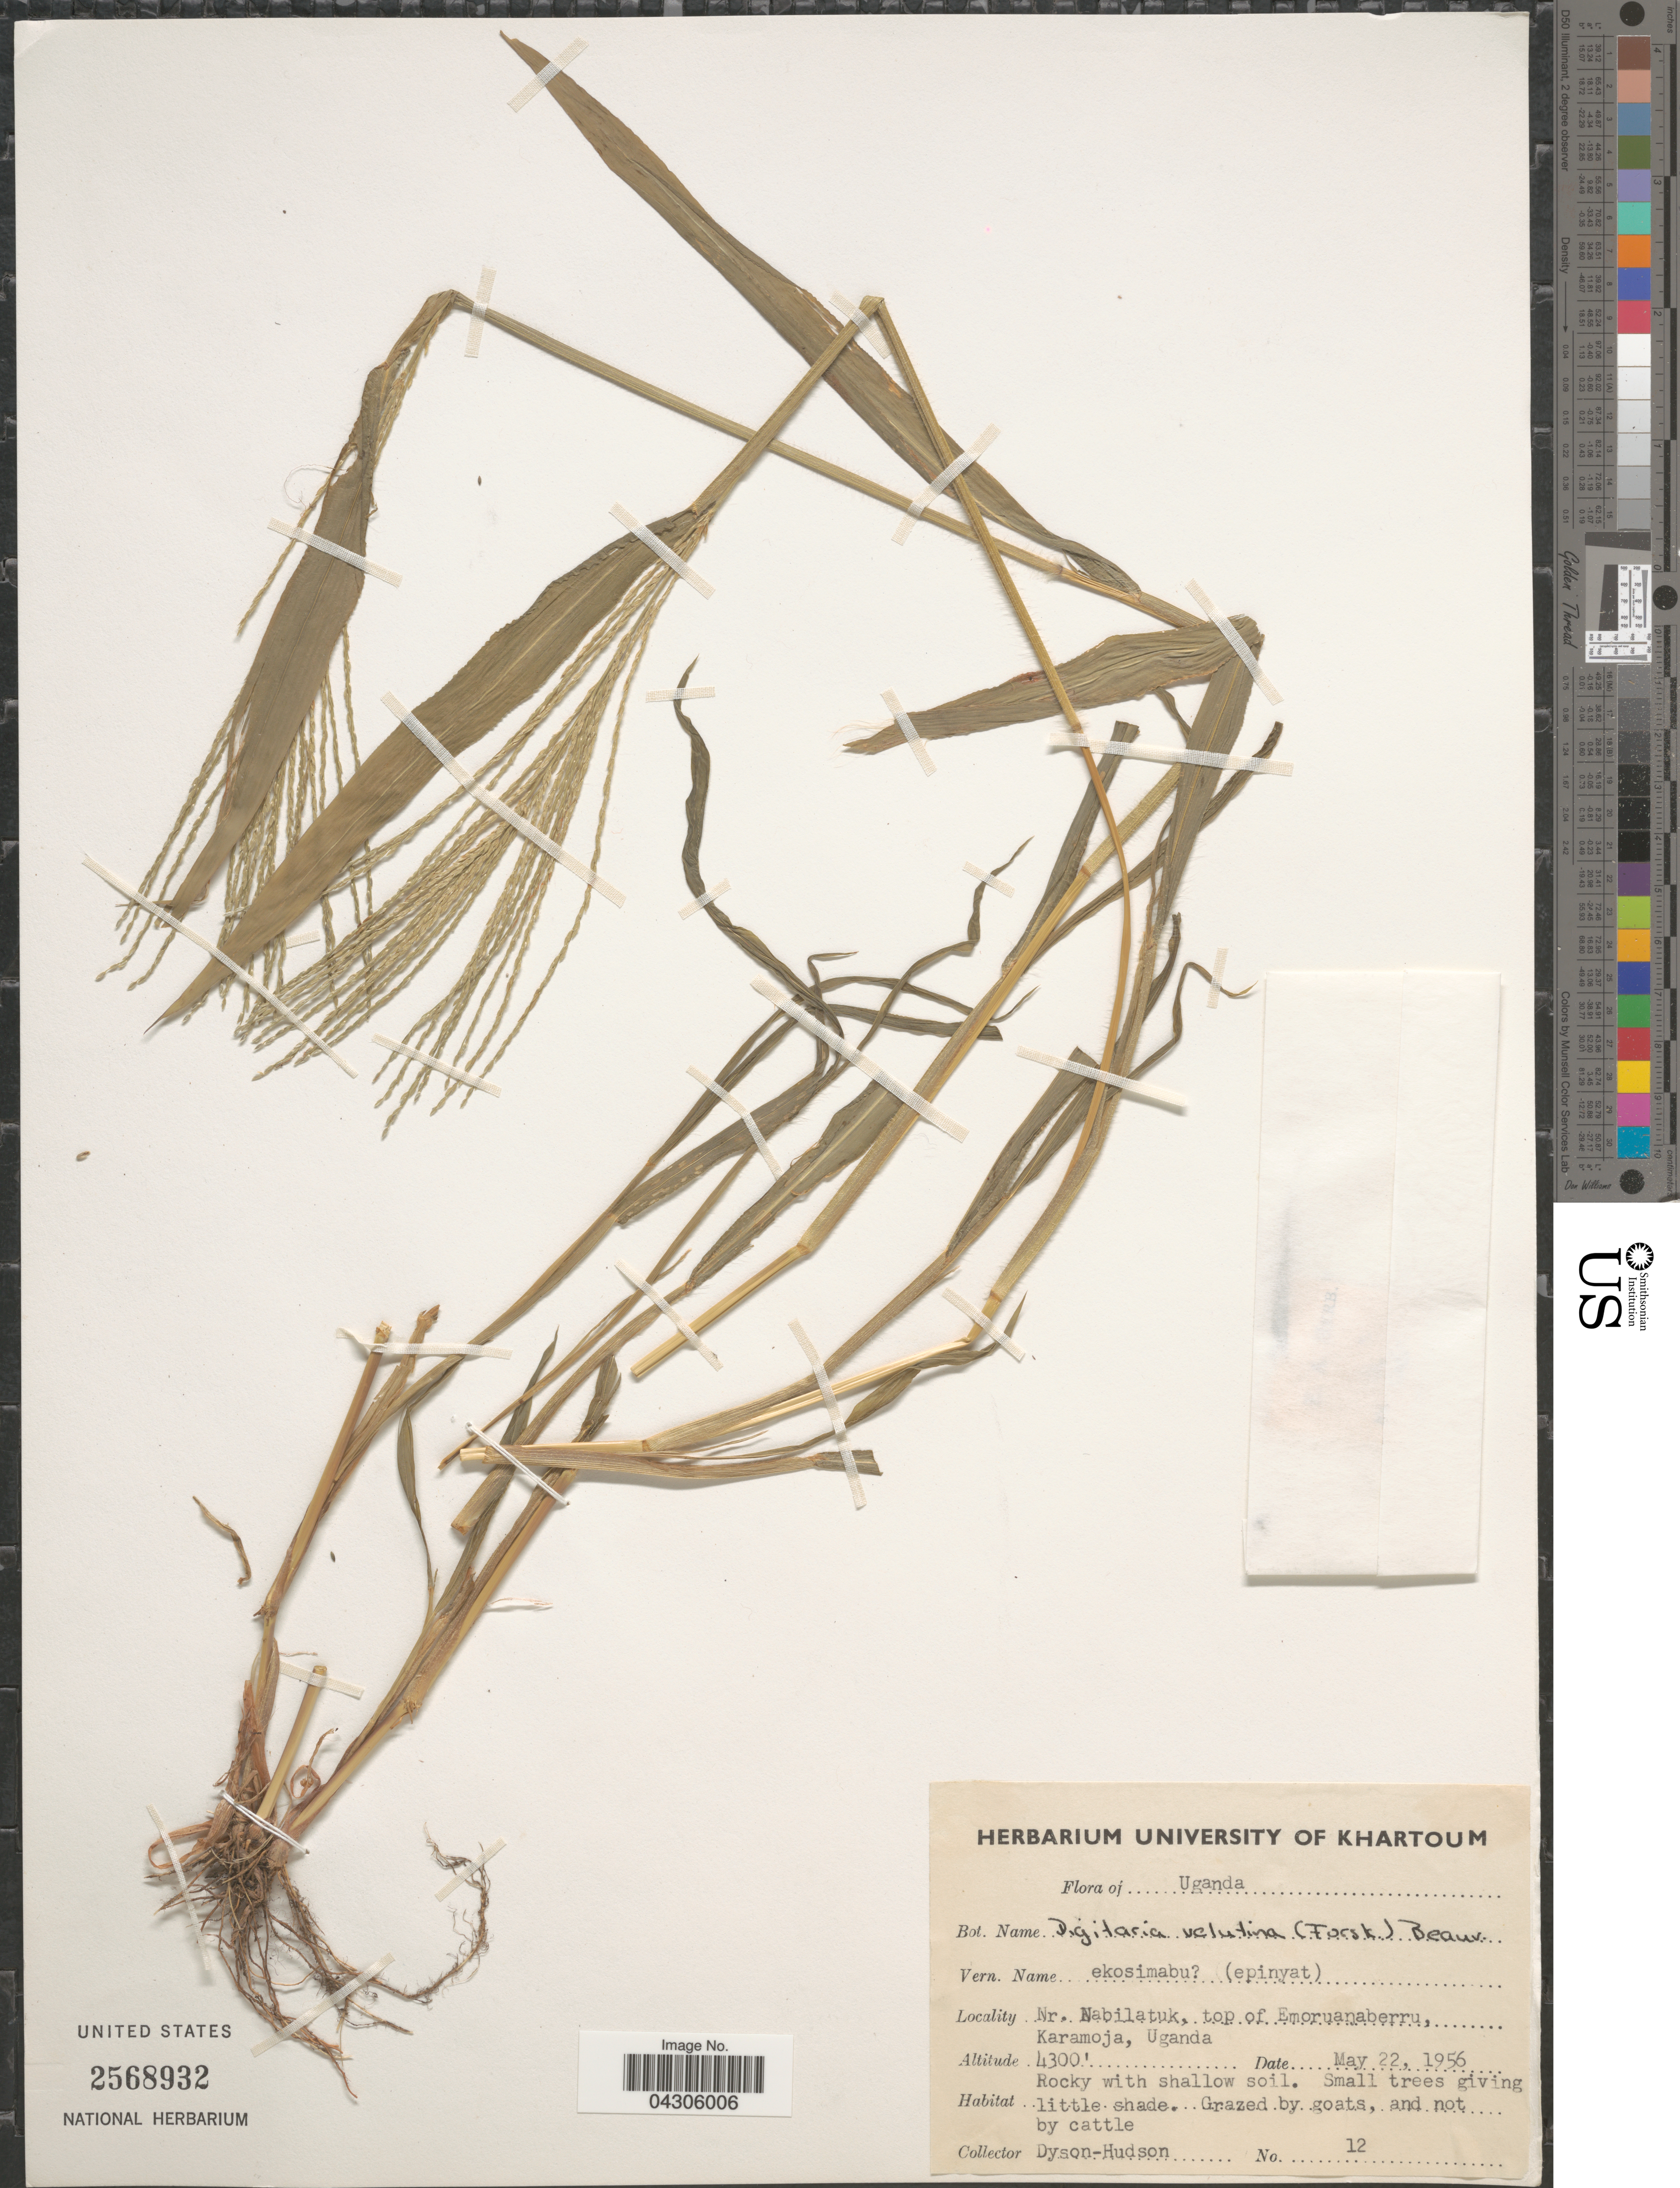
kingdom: Plantae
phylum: Tracheophyta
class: Liliopsida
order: Poales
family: Poaceae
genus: Digitaria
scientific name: Digitaria velutina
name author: (Forssk.) P. Beauv.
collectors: Dyson-Hudson, --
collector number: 12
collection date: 1956-05-22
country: Uganda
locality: Nr. NAbilatuk, top of Emoruanaberru, Karamoja.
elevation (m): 1311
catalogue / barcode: US 2568932